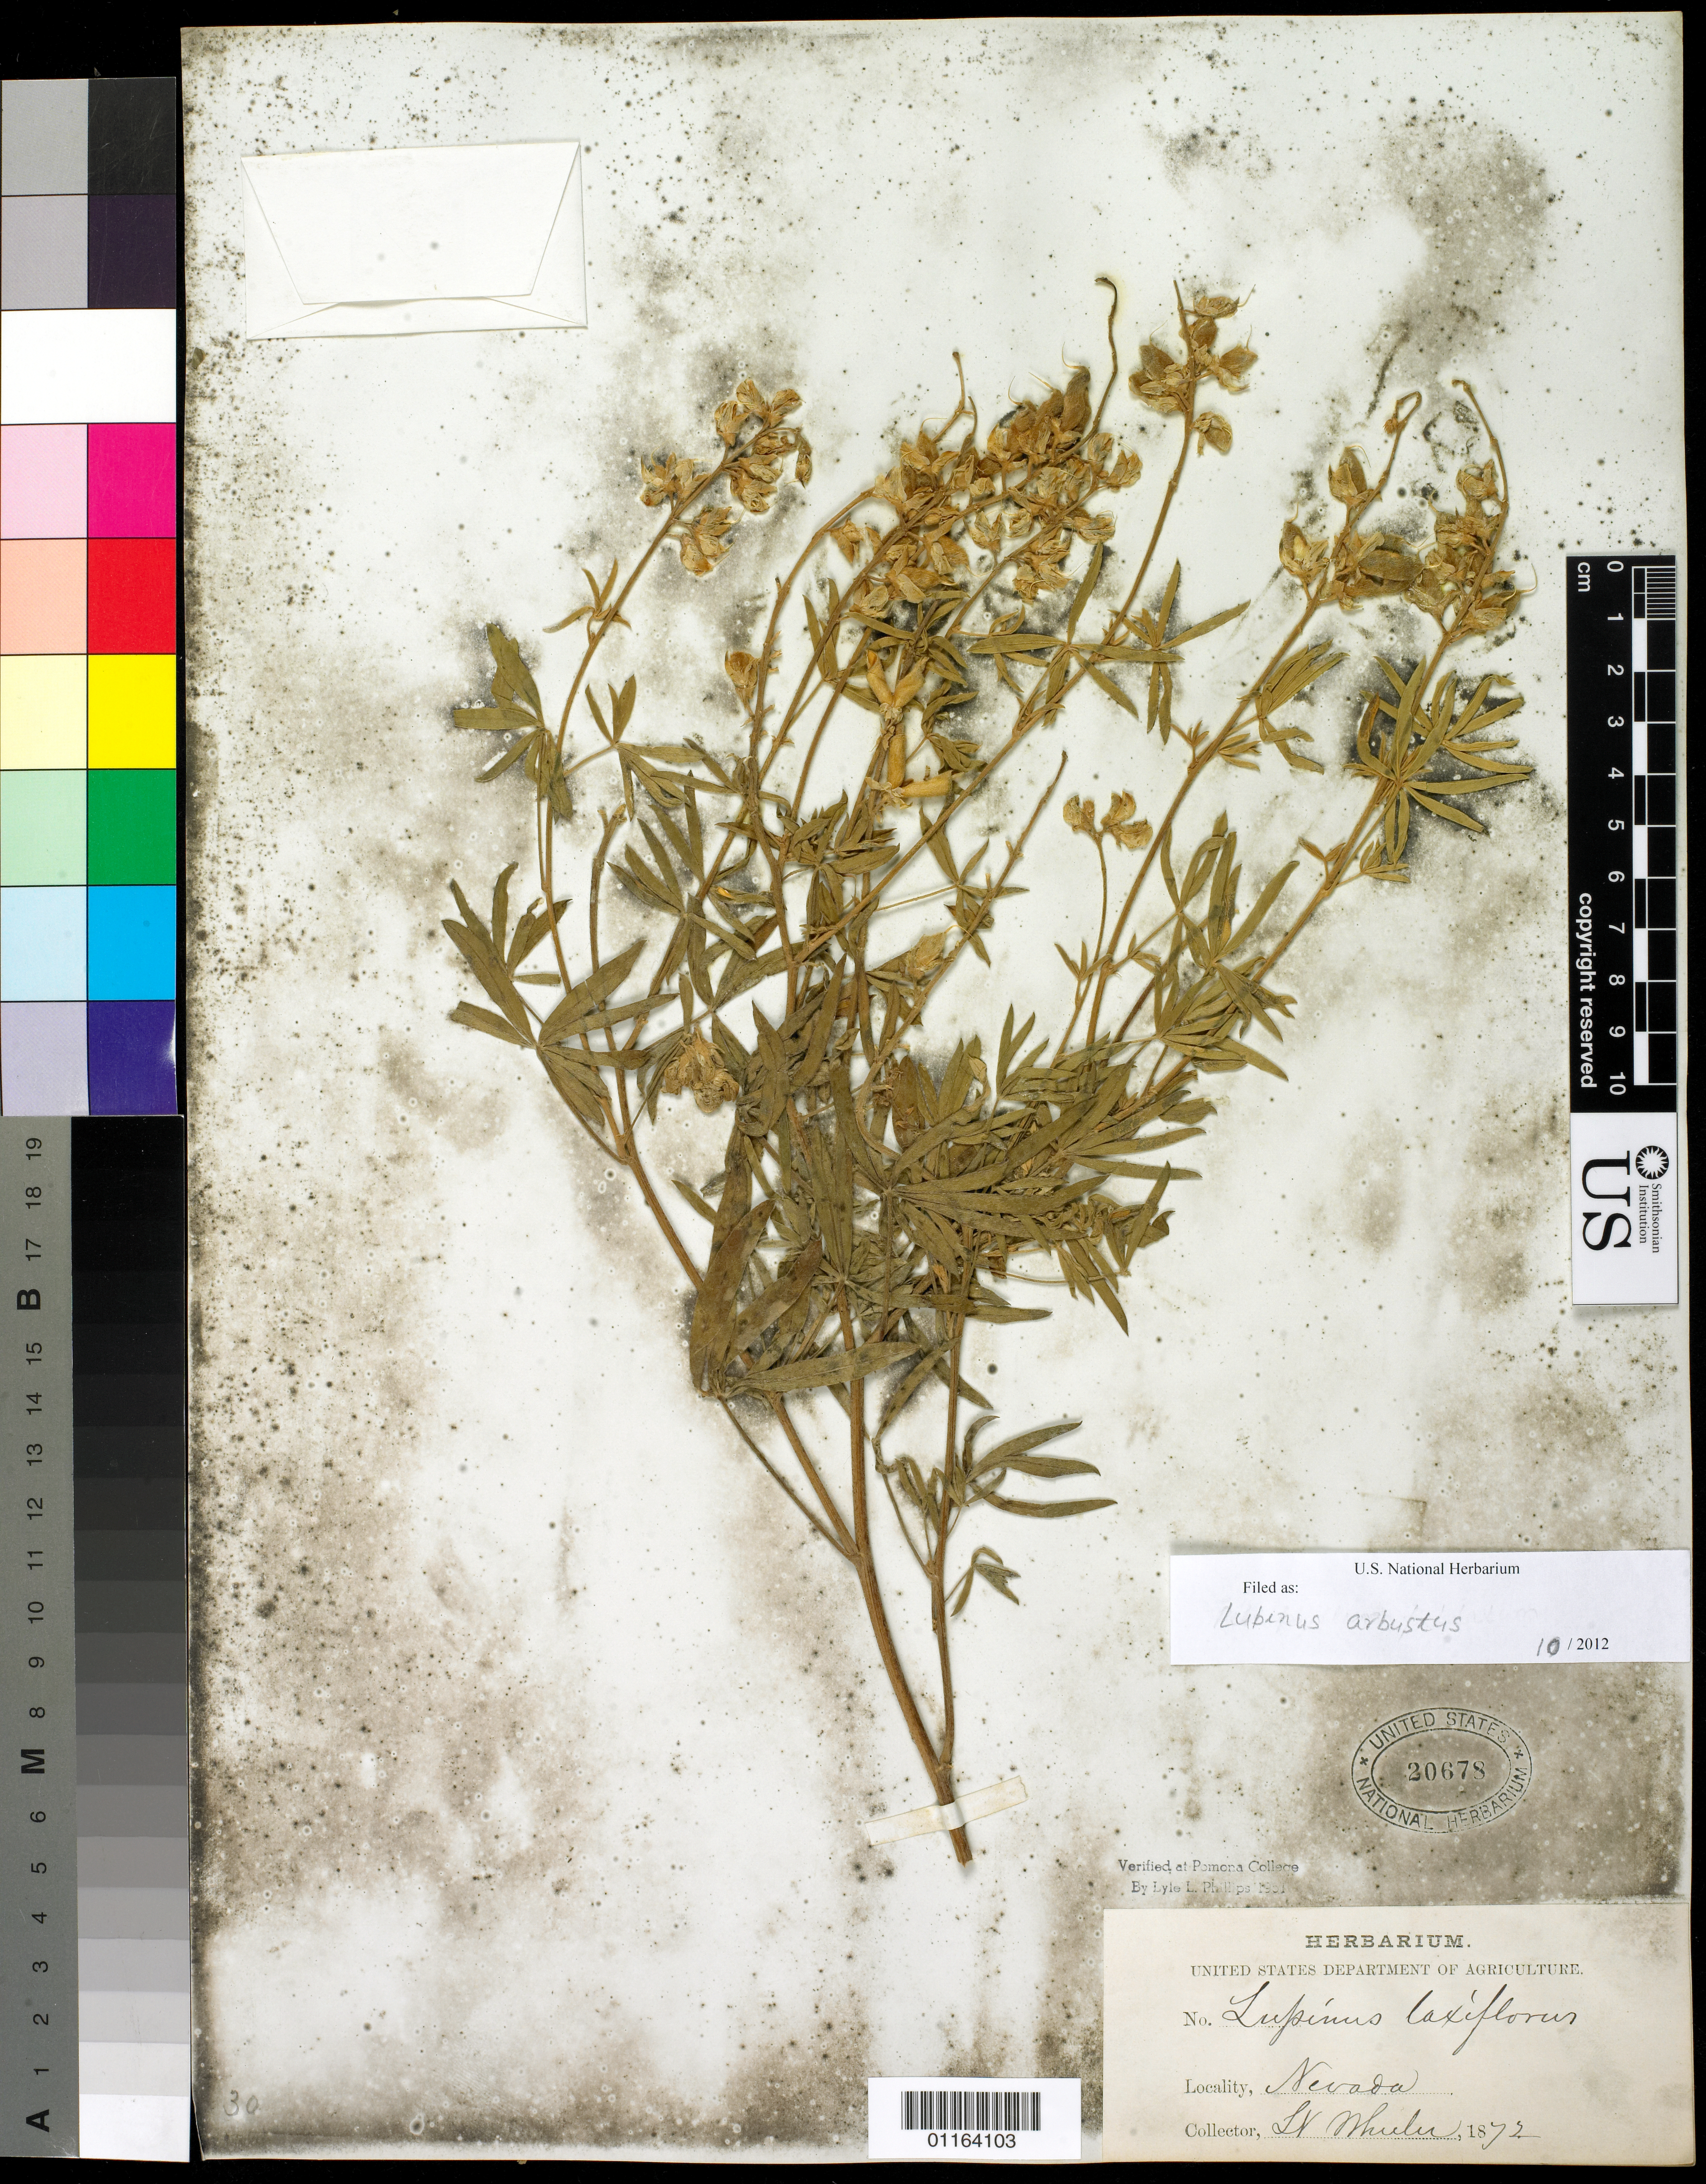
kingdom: Plantae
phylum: Tracheophyta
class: Magnoliopsida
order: Fabales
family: Fabaceae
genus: Lupinus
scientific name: Lupinus arbustus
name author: Lindl.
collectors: -- Wheeler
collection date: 1872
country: United States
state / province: Nevada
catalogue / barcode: US 20678